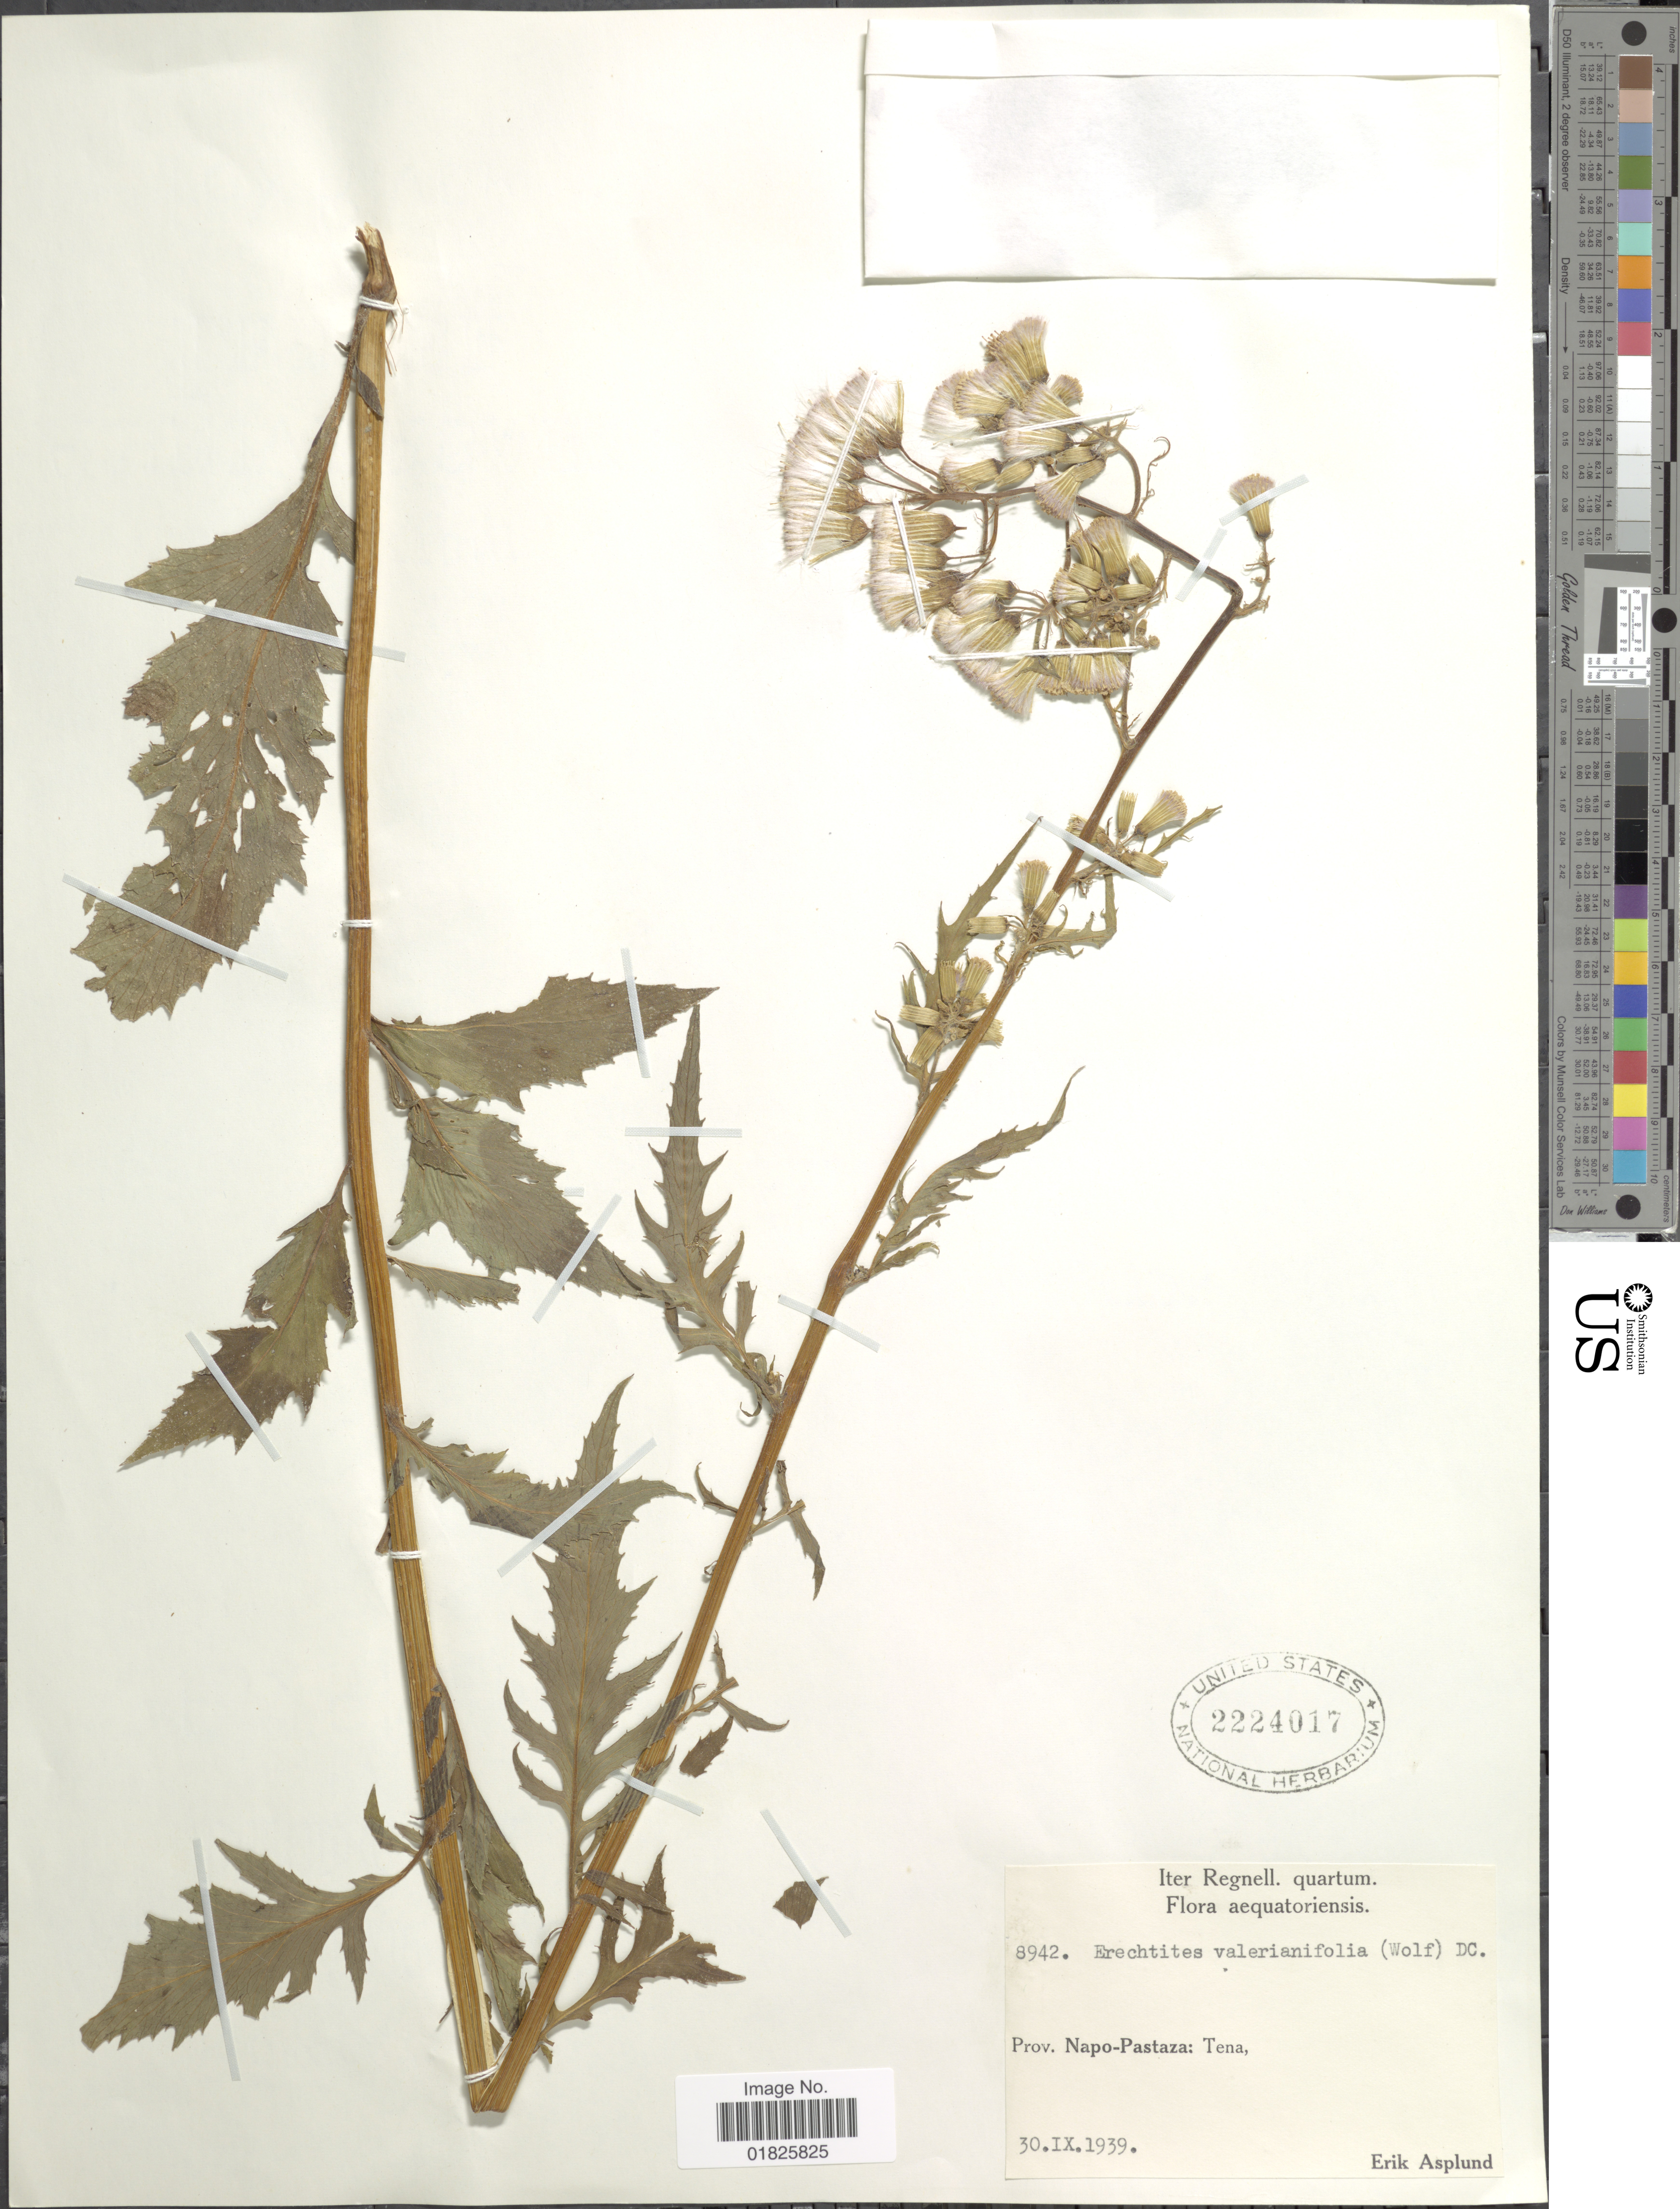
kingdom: Plantae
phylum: Tracheophyta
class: Magnoliopsida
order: Asterales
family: Asteraceae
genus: Erechtites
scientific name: Erechtites valerianifolius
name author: (Link ex Spreng.) DC.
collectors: E. Asplund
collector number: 8942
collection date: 1939-09-30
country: Ecuador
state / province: Napo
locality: Prov. Napo-Pastaza, Tena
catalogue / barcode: US 2224017